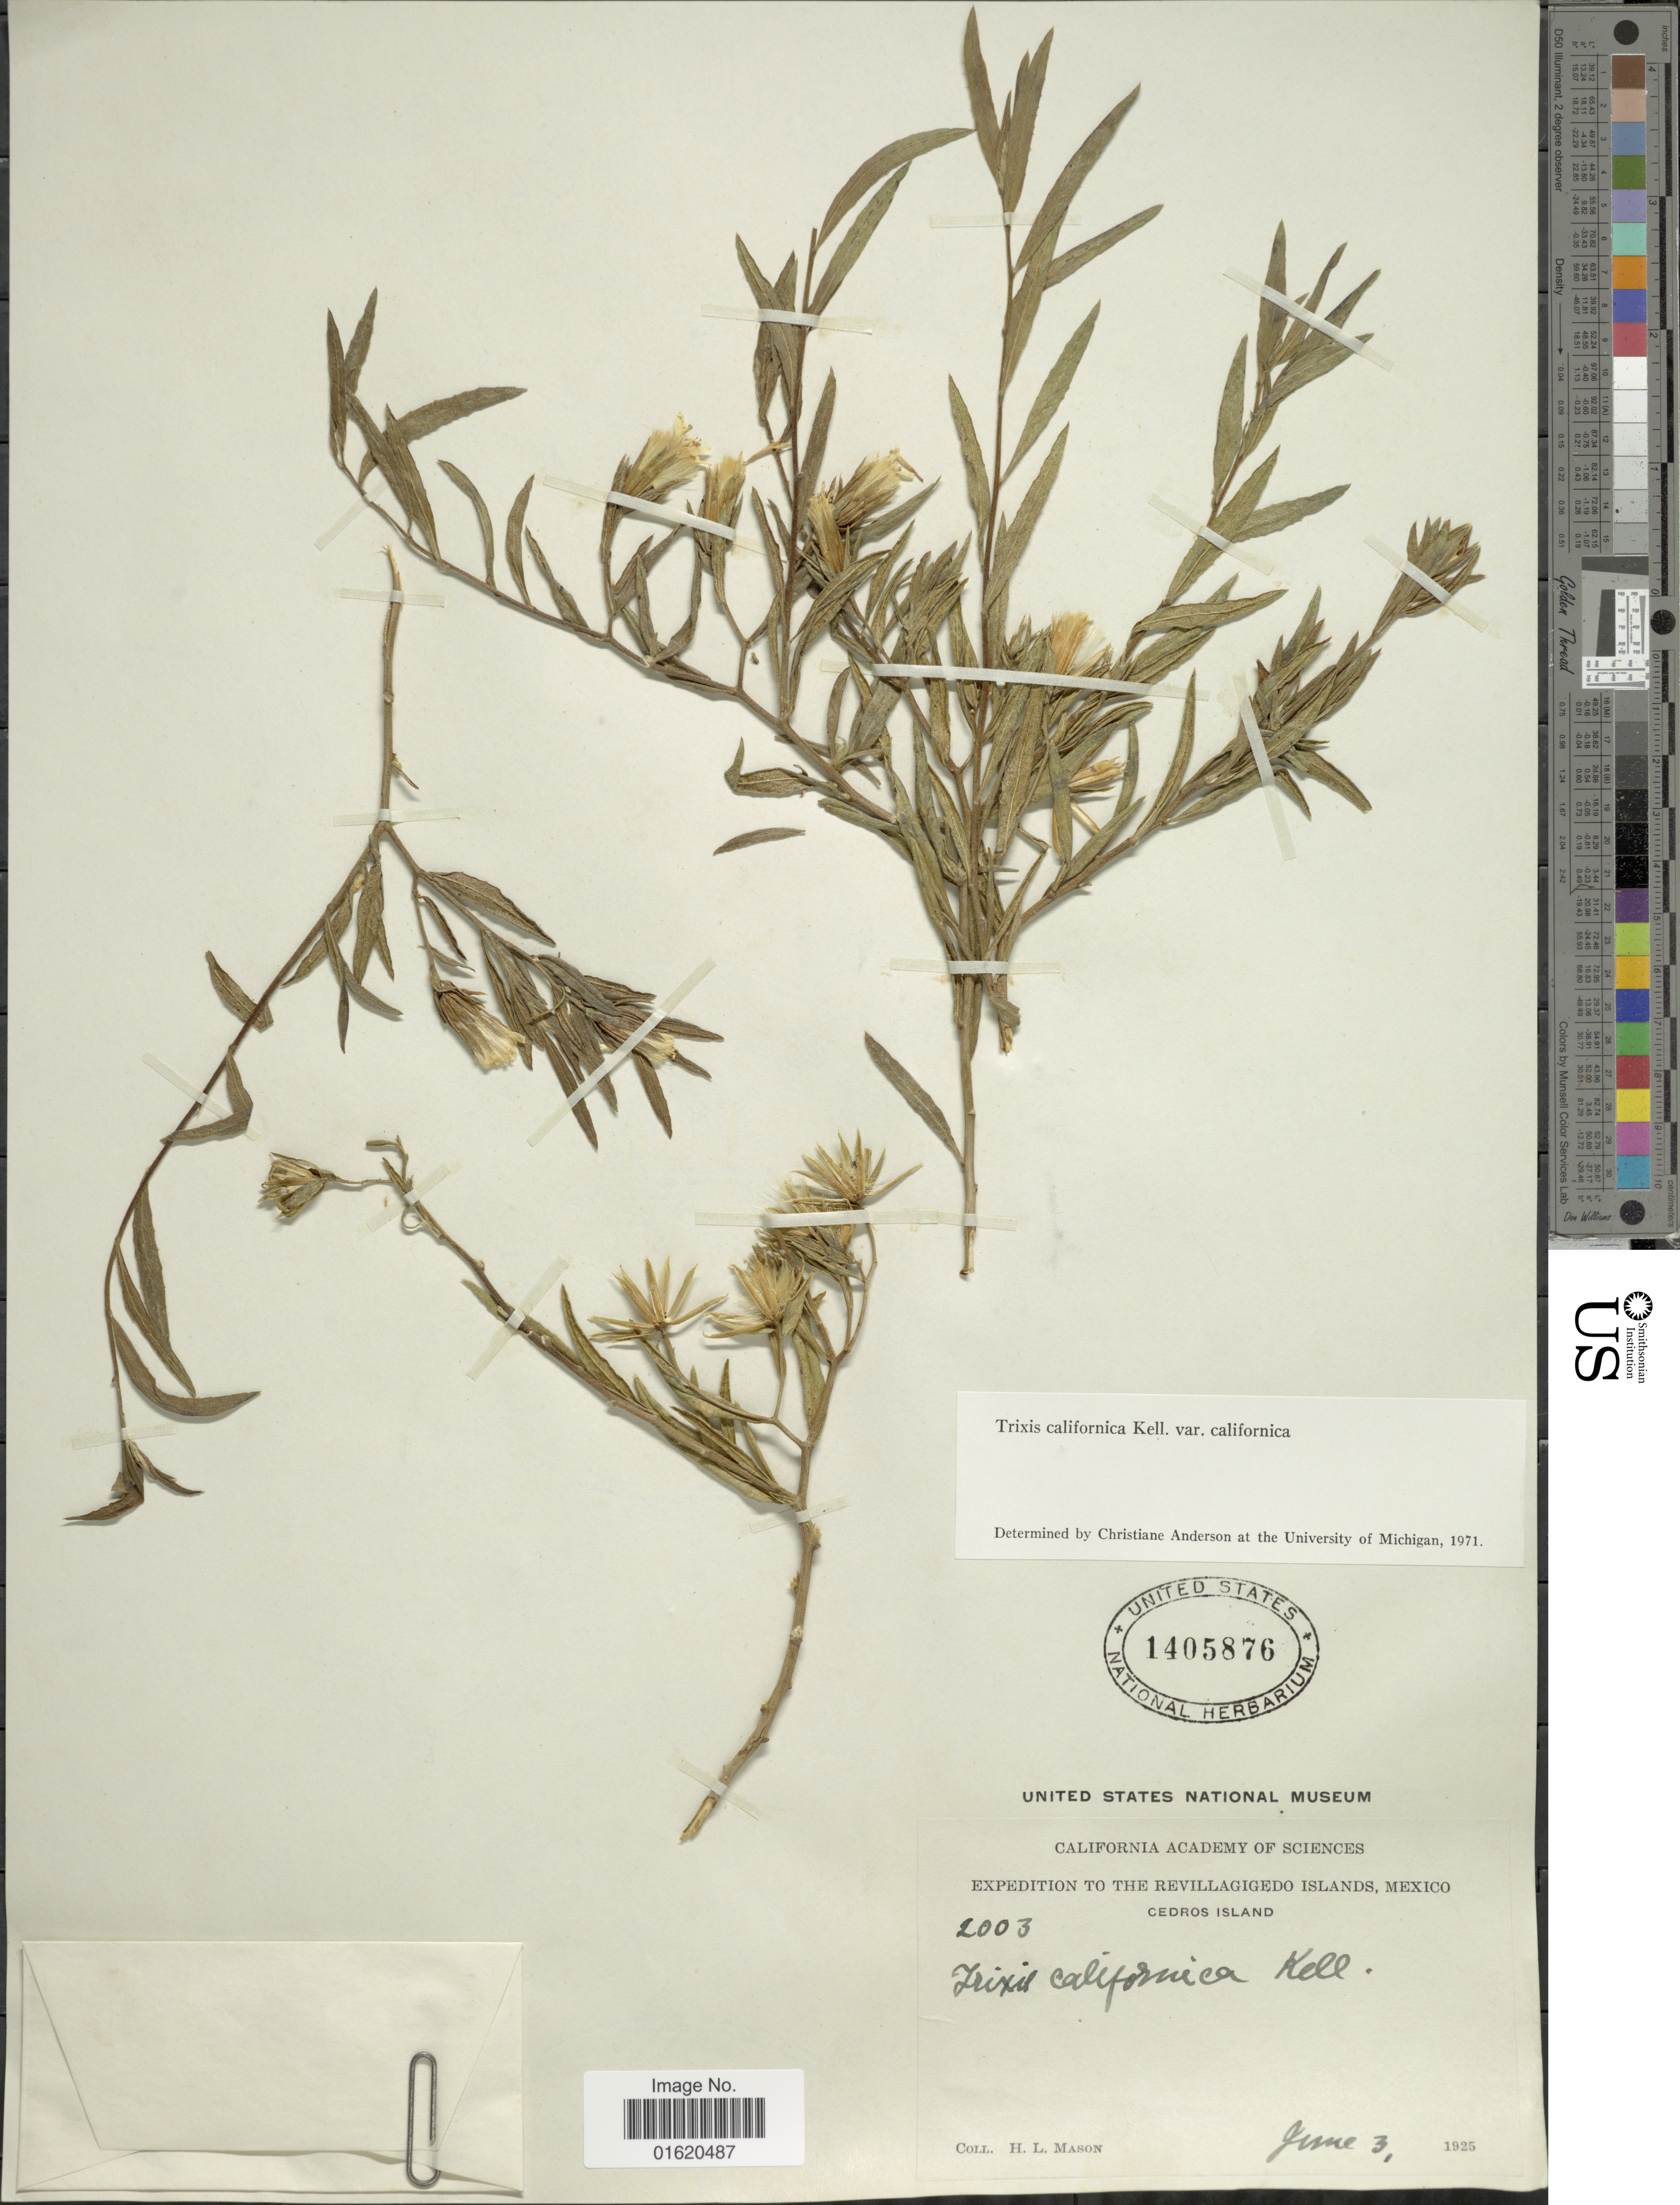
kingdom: Plantae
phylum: Tracheophyta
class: Magnoliopsida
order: Asterales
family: Asteraceae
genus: Trixis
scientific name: Trixis californica var. californica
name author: Kellogg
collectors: H. L. Mason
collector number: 2003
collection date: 1925-06-03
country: Mexico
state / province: Colima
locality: Cedros Island. Revillagigedo Islands.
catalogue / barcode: US 1405876